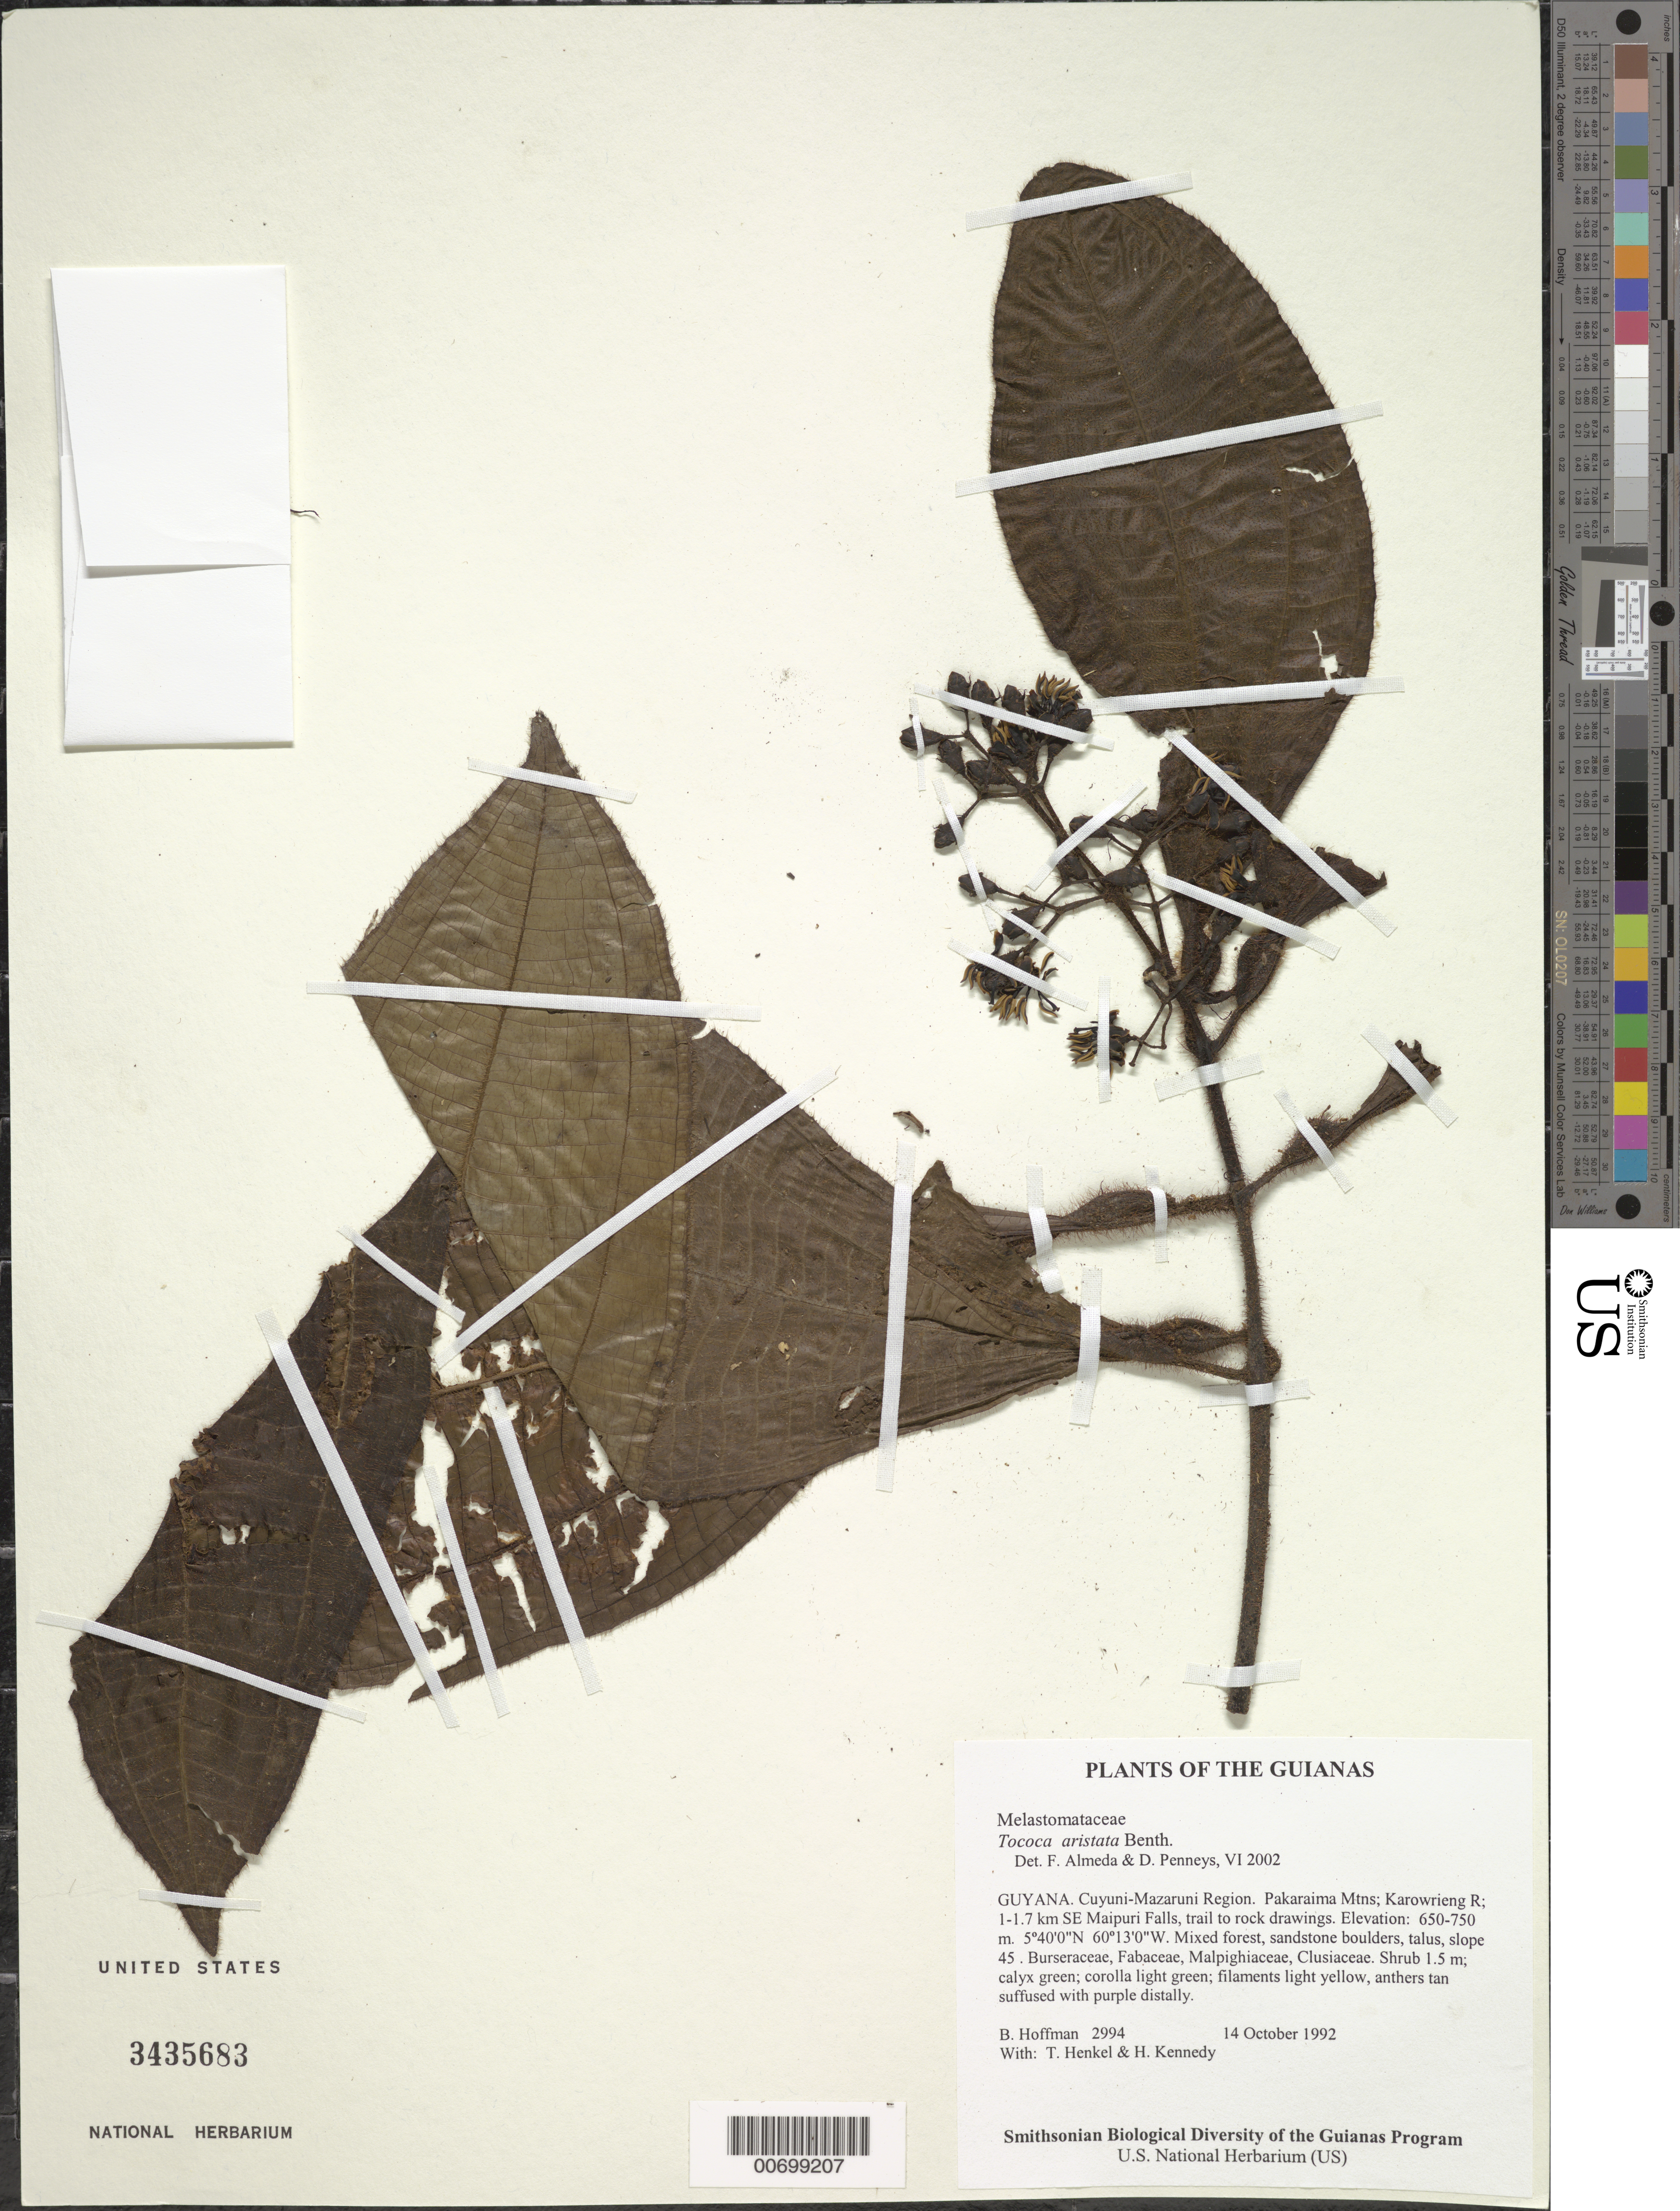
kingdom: Plantae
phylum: Tracheophyta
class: Magnoliopsida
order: Myrtales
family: Melastomataceae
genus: Tococa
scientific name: Tococa aristata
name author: Benth.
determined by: Almeda, F.; Penneys, D. S.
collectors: B. Hoffman, T. Henkel & H. Kennedy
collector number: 2994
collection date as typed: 14 October 1992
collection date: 1992-10-14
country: Guyana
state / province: Cuyuni-Mazaruni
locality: Pakaraima Mountains; Karowrieng River; 1-1.7 km SE of Maipuri Falls, trail to rock drawings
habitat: Mixed forest, sandstone boulders, talus, slope 45°. Burseraceae, Fabaceae, Malpighiaceae, Clusiaceae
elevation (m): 650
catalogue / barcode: US 3435682